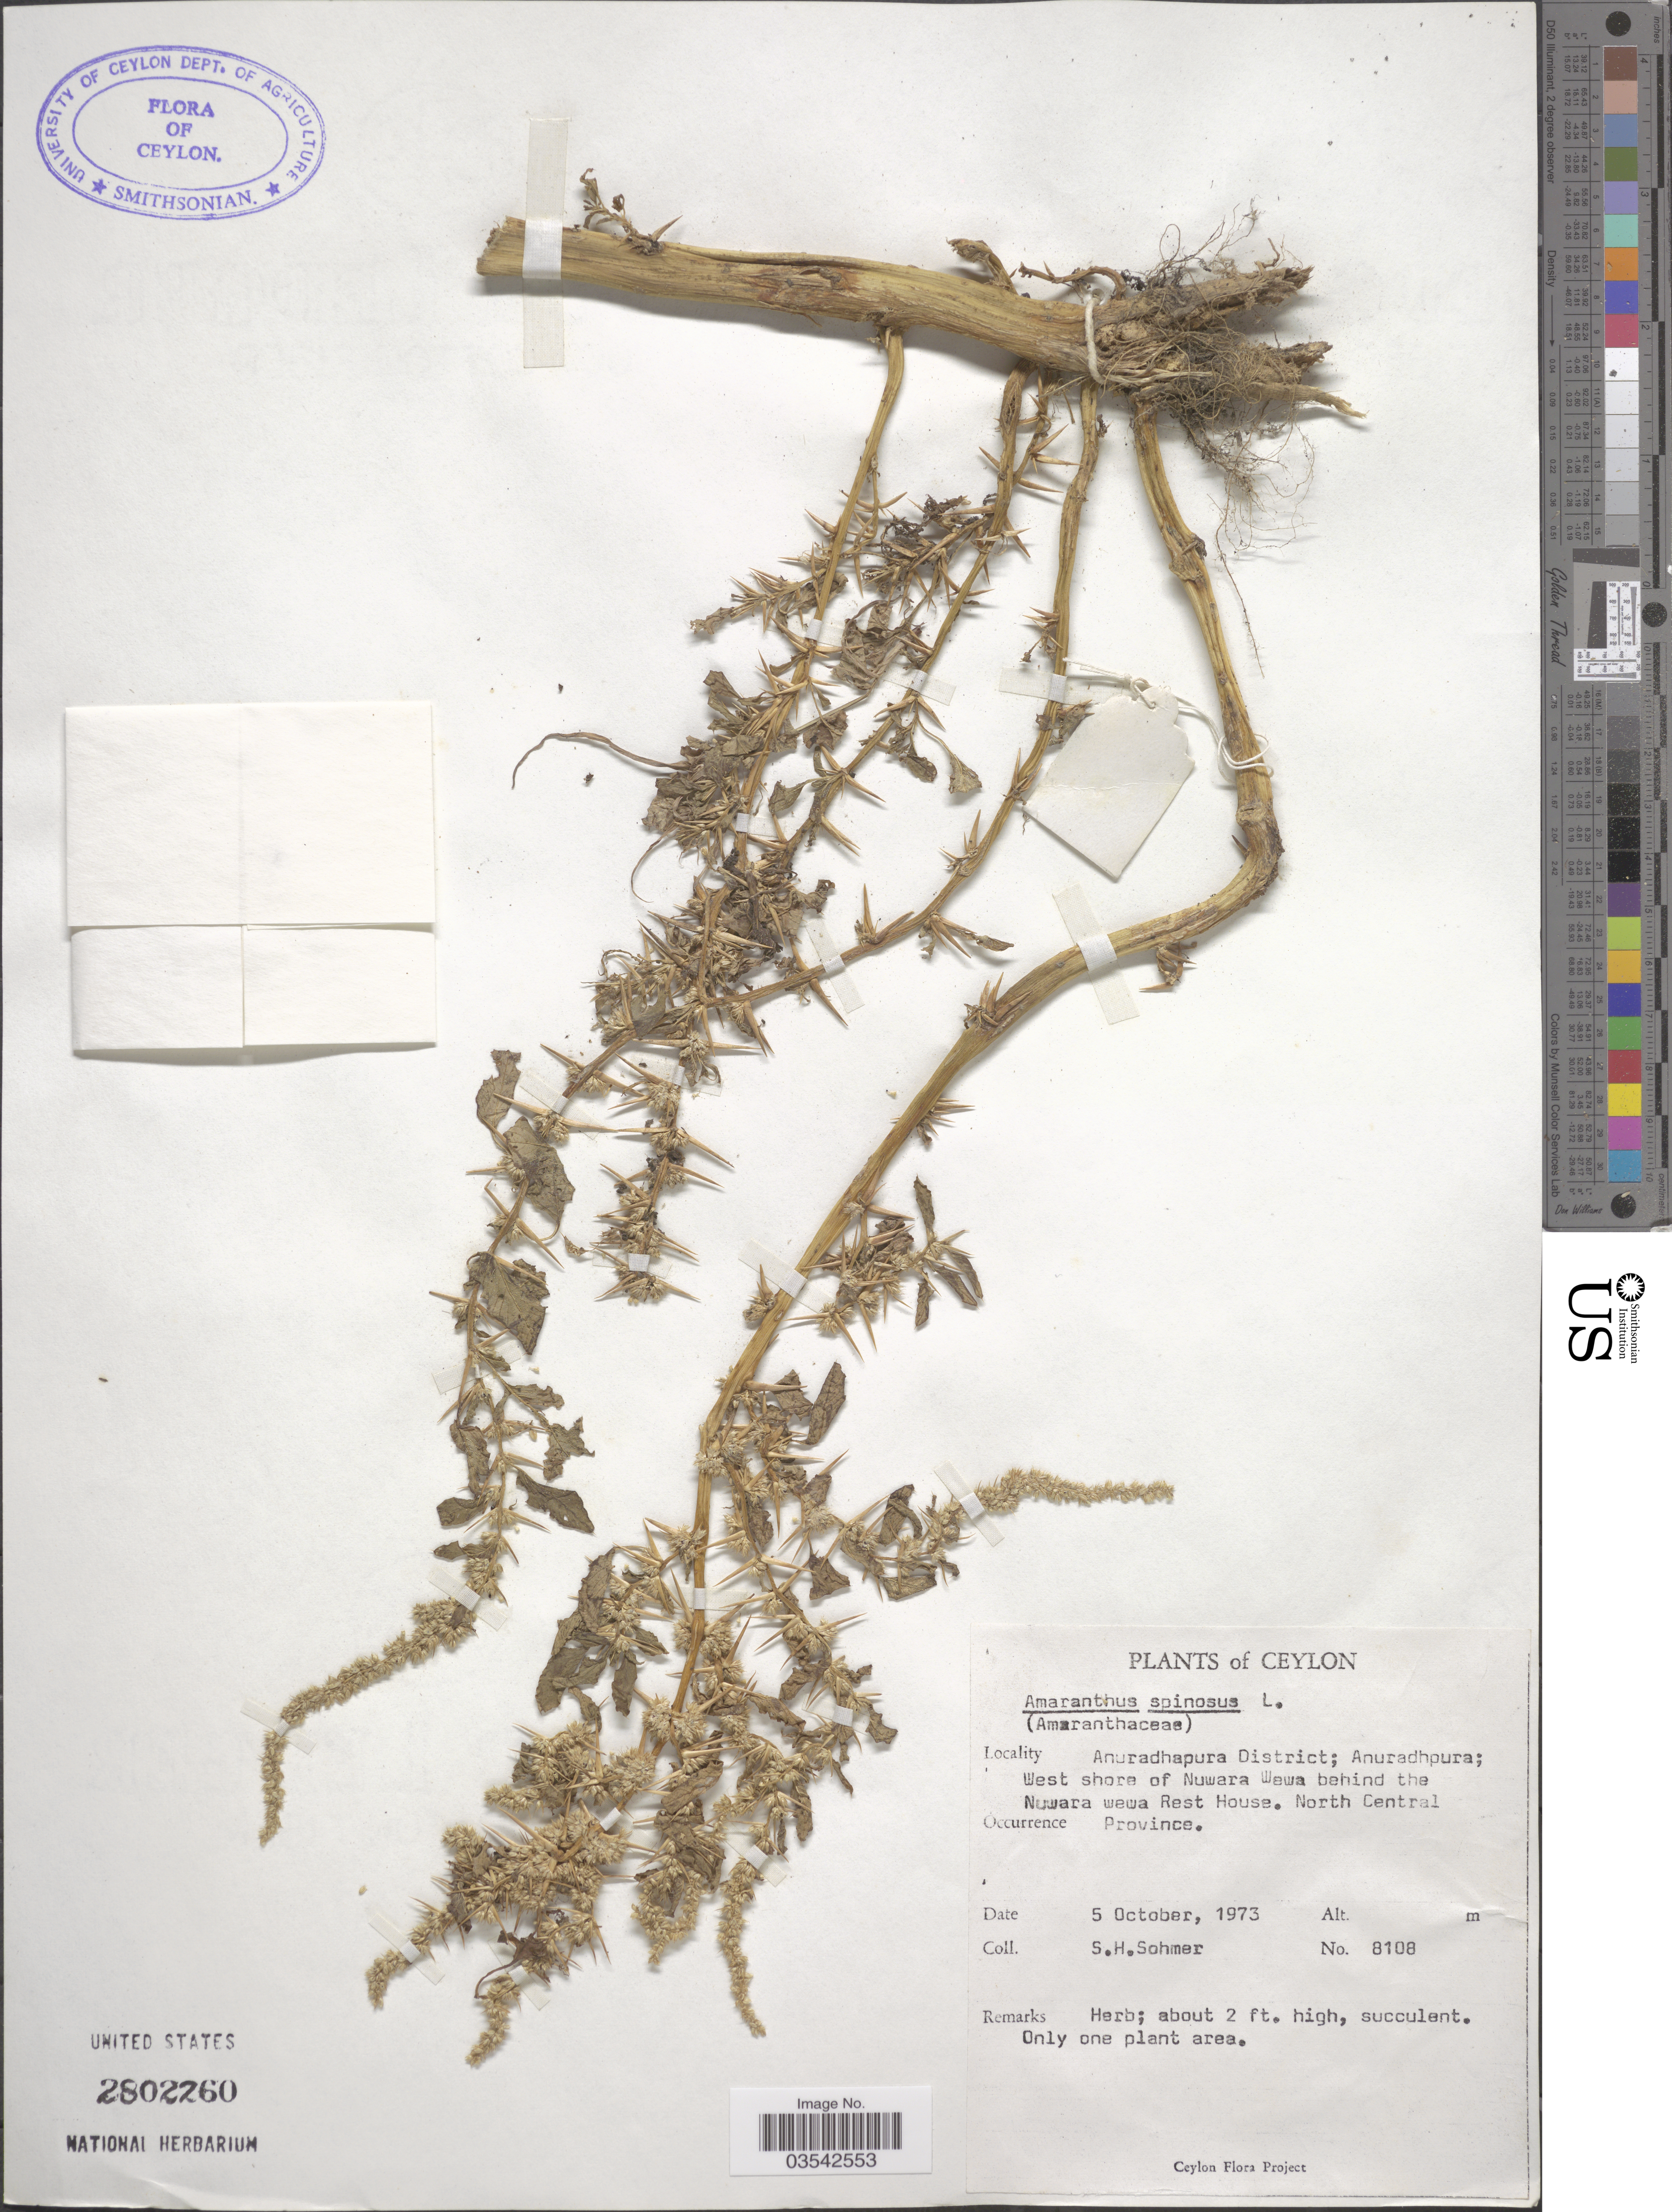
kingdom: Plantae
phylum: Tracheophyta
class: Magnoliopsida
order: Caryophyllales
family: Amaranthaceae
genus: Amaranthus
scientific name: Amaranthus spinosus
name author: L.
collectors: S. H. Sohmer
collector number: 8108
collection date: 1973-10-05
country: Sri Lanka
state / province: North Central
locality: Ceylon. Anuradhapura District; Anuradhapura; West shore of Nuwara Wewa behind the Nuwara wewa Rest House.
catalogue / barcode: US 2802260